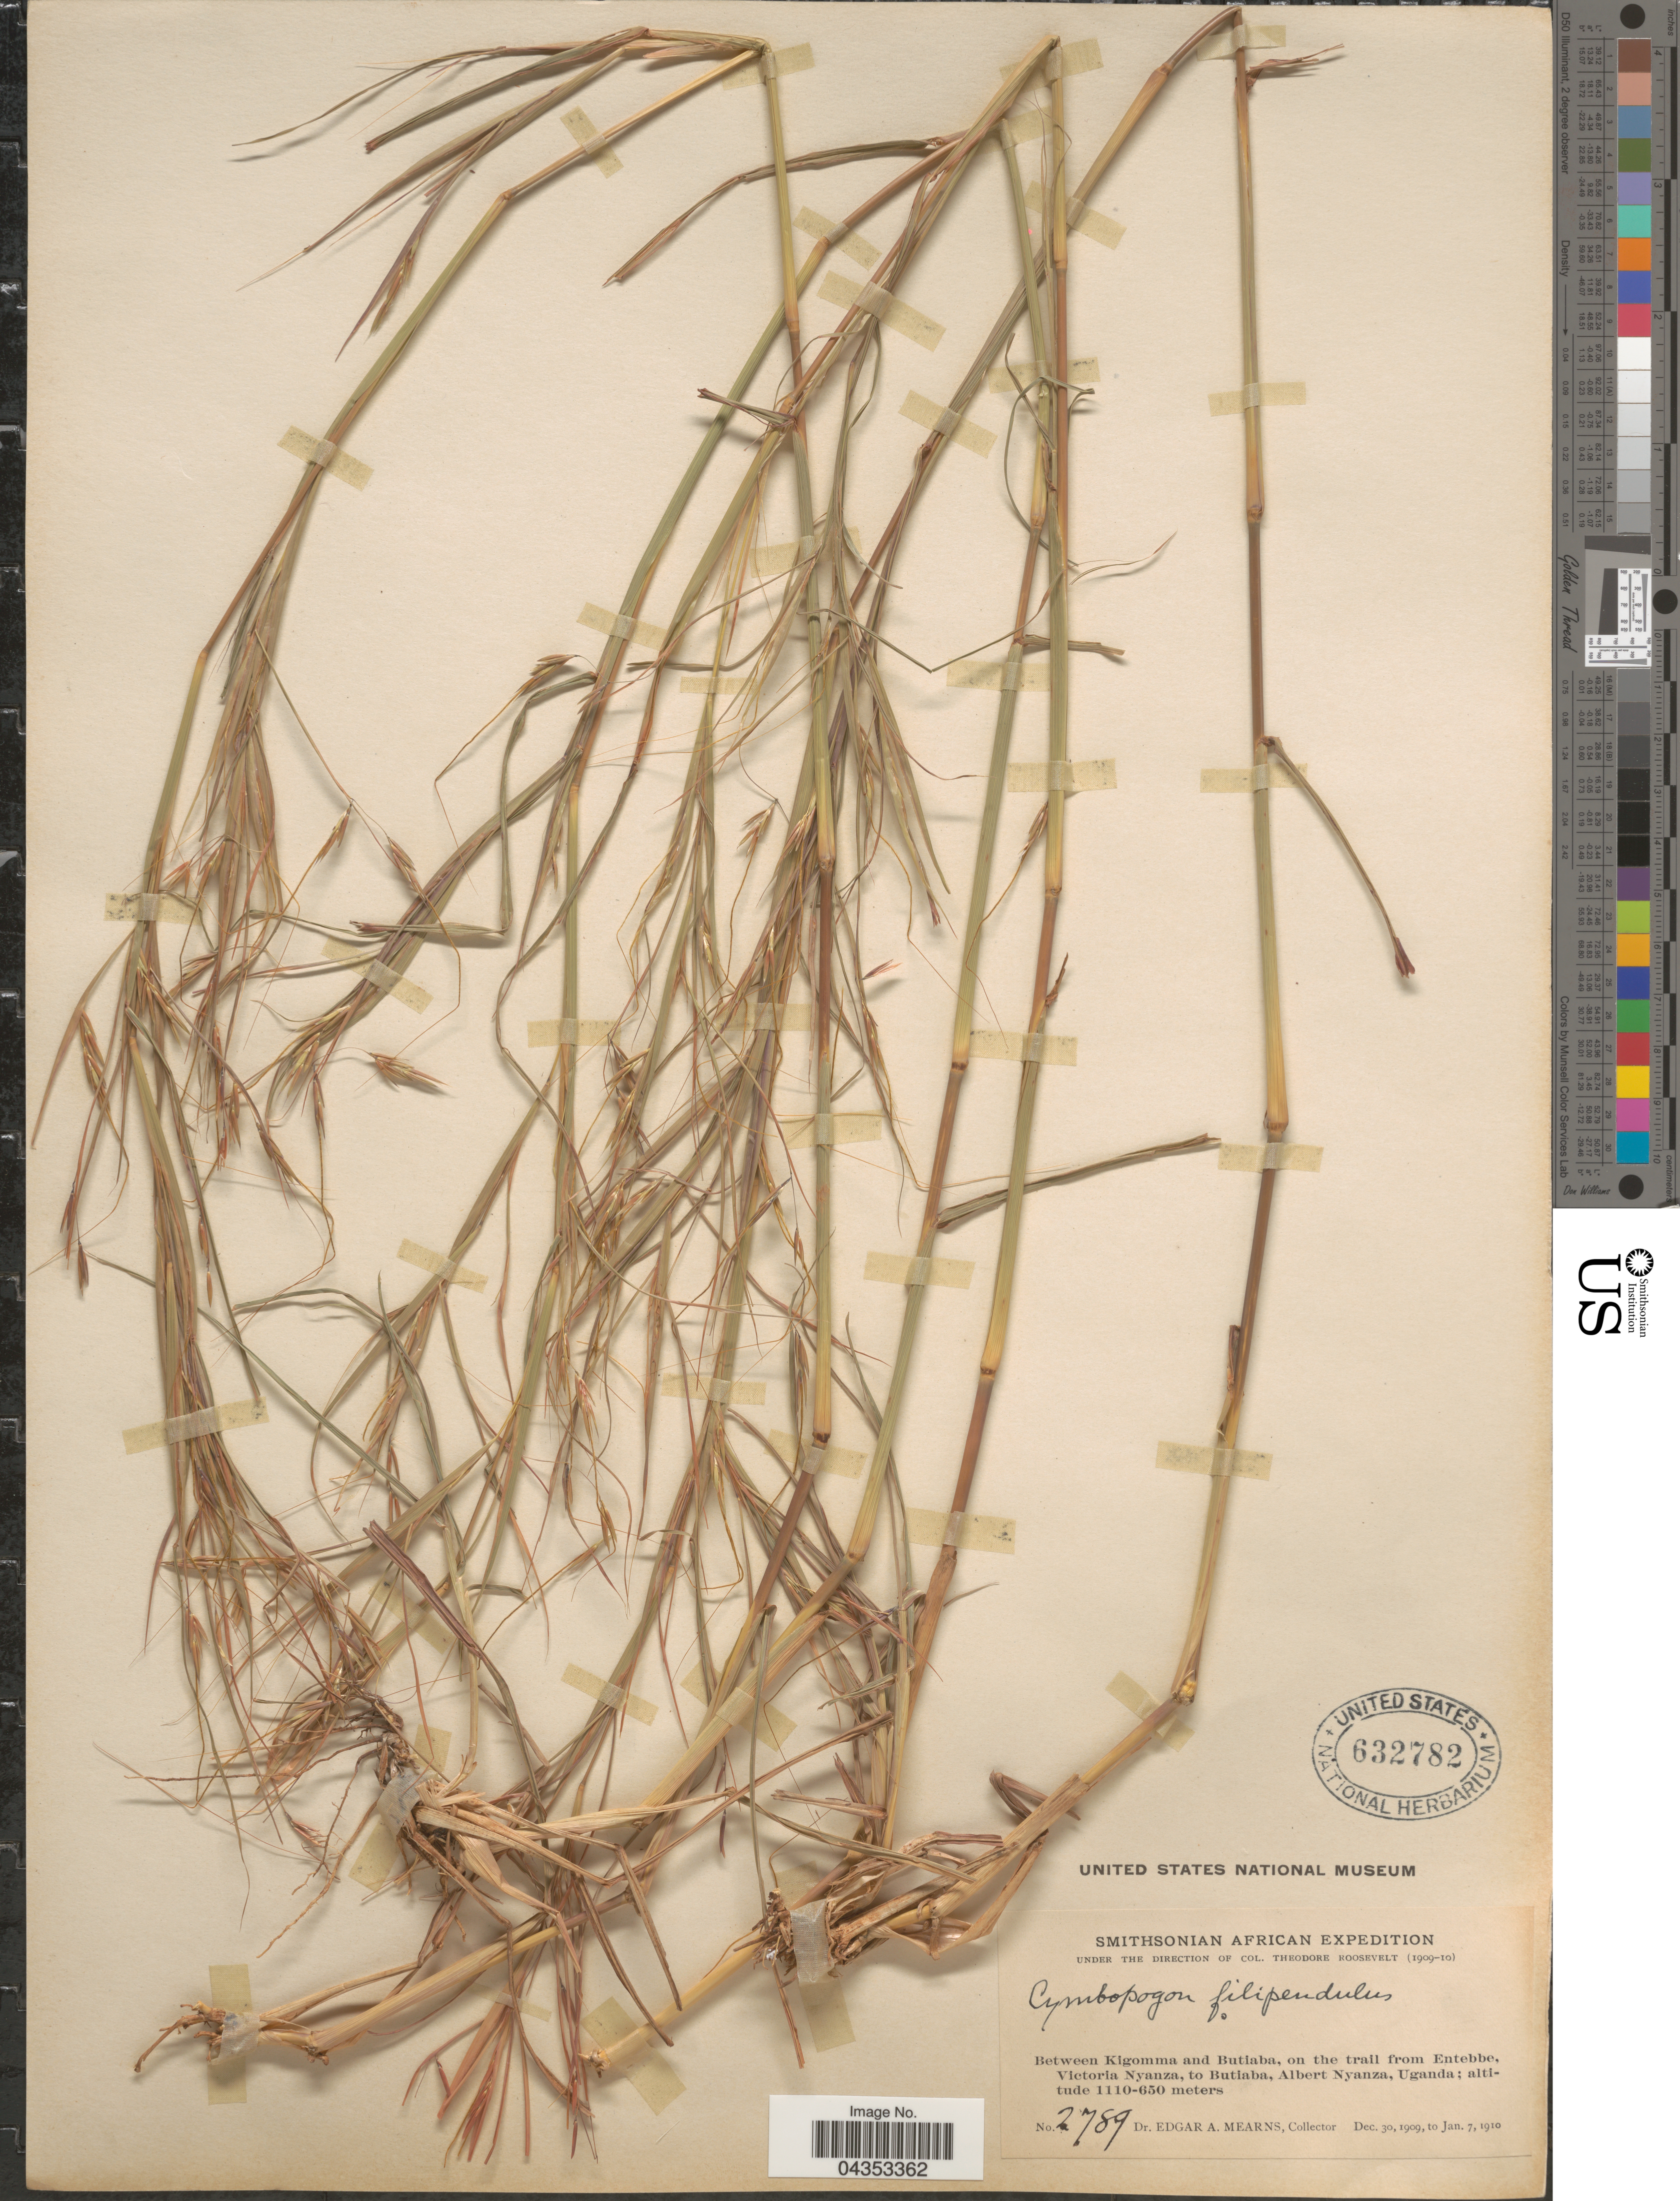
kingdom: Plantae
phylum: Tracheophyta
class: Liliopsida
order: Poales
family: Poaceae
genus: Hyparrhenia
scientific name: Hyparrhenia filipendula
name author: (Hochr.) Stapf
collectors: E. A. Mearns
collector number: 2789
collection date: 1909-12-30/1910-01-07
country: Uganda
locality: Smithsonian African Expedition. Between Kigomma and Butiaba, on the trail from Entebbe, Victoria Nyanza, to Butiaba, Albert Nyanza.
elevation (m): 650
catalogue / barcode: US 632782